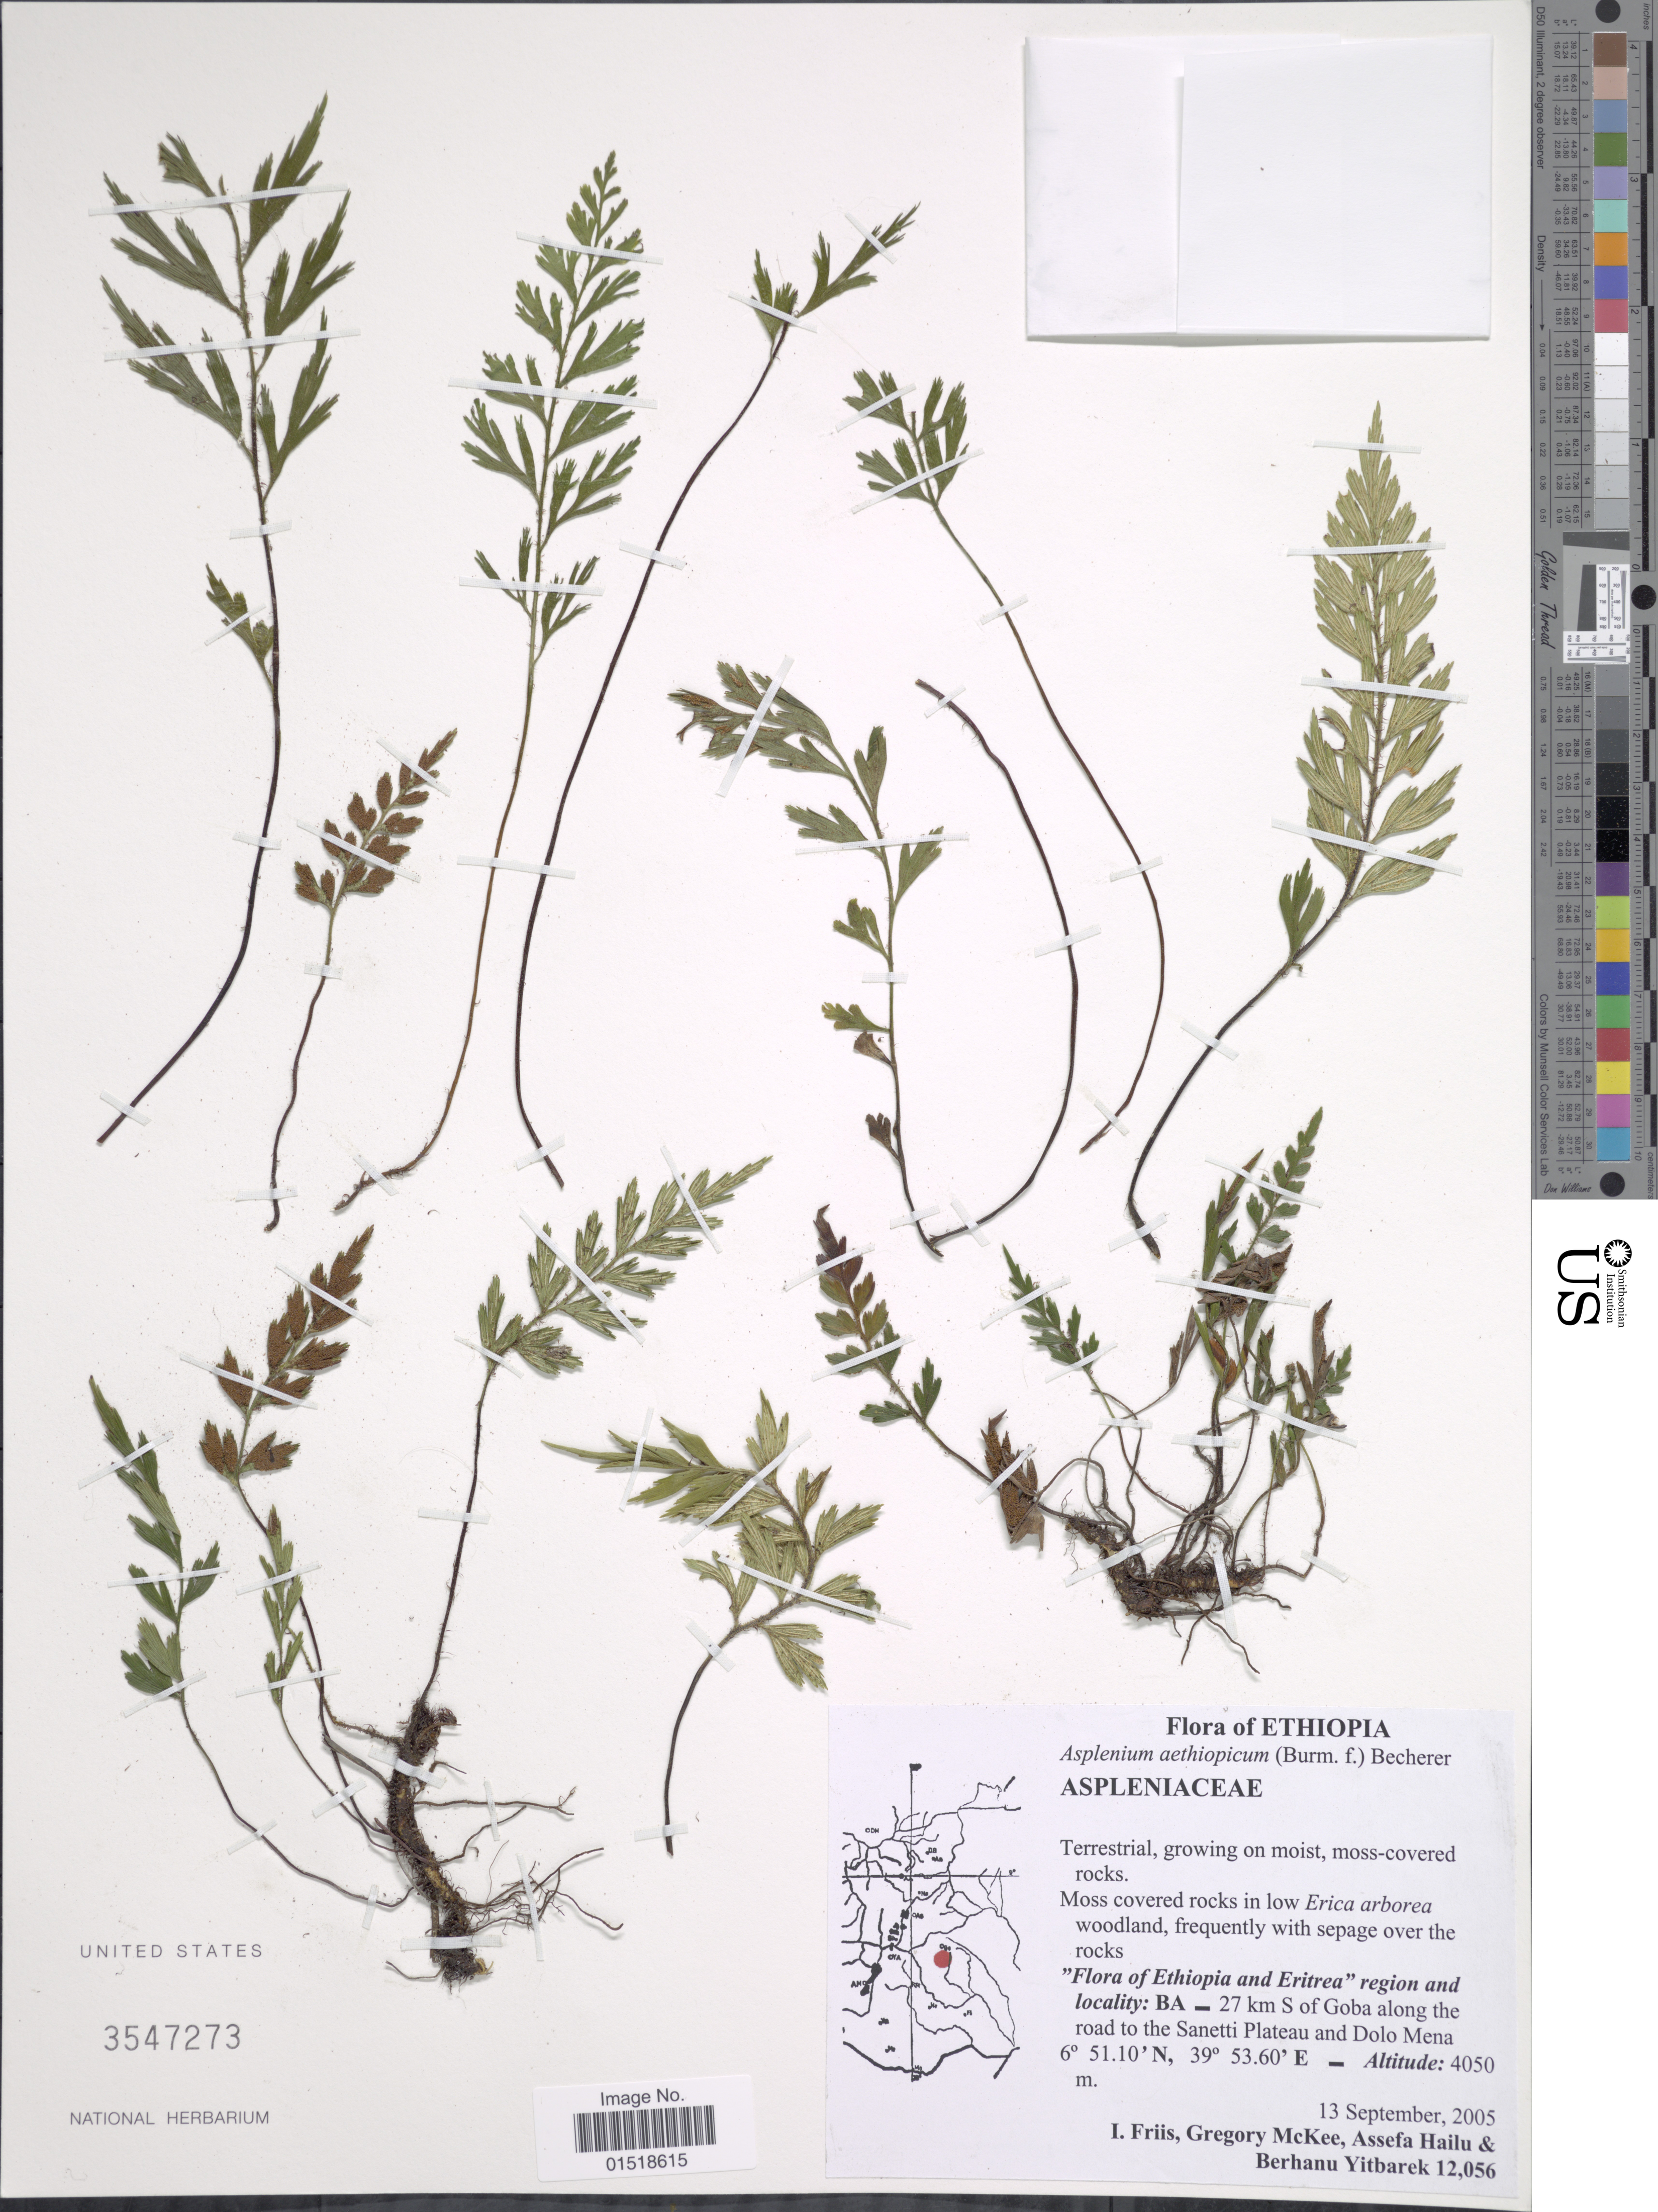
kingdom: Plantae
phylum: Tracheophyta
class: Polypodiopsida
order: Polypodiales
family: Aspleniaceae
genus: Asplenium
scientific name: Asplenium aethiopicum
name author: (Burm. f.) Bech.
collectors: I. Friis, G. S. McKee, A. Hailu & B. Yitbarek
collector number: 12056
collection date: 2005-09-13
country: Ethiopia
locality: BA_ 27 km S of Goba along the road to the Sanetti Plateau and Dolo Mena.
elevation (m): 4050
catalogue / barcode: US 3547273